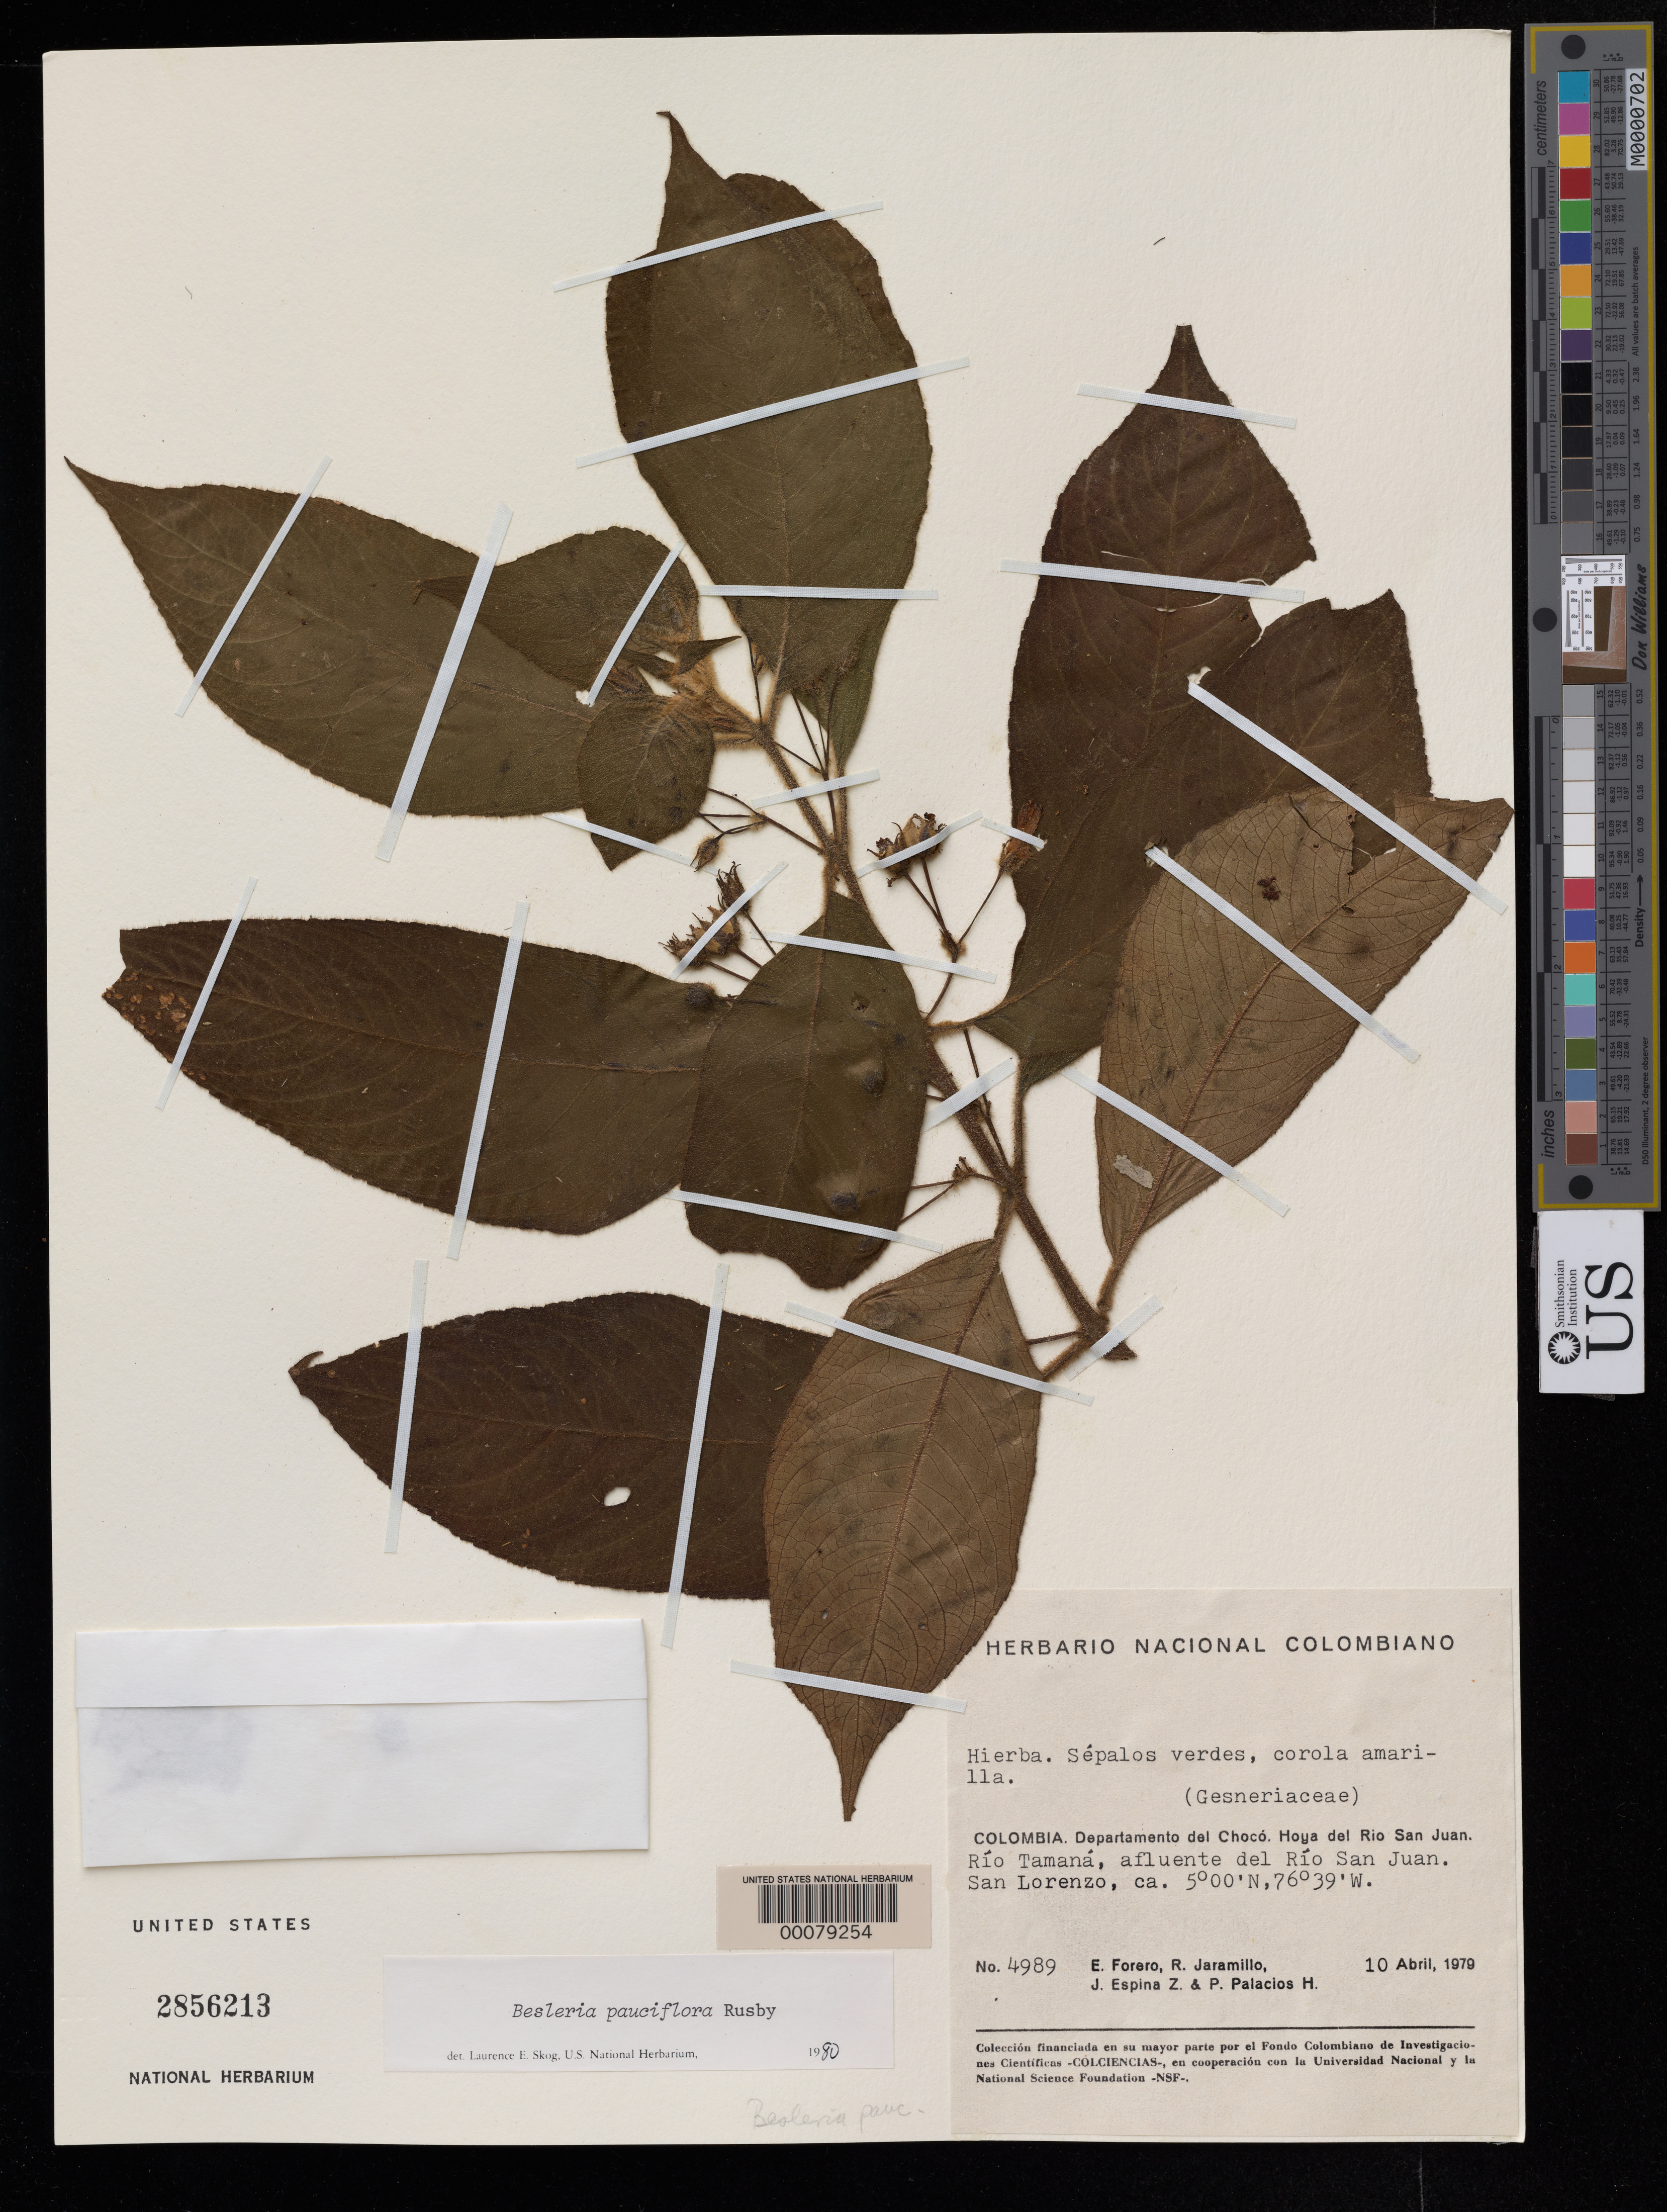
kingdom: Plantae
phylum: Tracheophyta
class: Magnoliopsida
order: Lamiales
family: Gesneriaceae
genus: Besleria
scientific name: Besleria pauciflora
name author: Rusby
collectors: E. Forero, R. Jaramillo M., J. Espina Z. & P. Palacios H.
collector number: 4989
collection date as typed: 10 Apr 1979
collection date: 1979-04-10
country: Colombia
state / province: Chocó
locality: Valley of Rio San Juan, Rio Tamana, tributary of Rio San Juan, San Lorenzo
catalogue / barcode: US 2856213